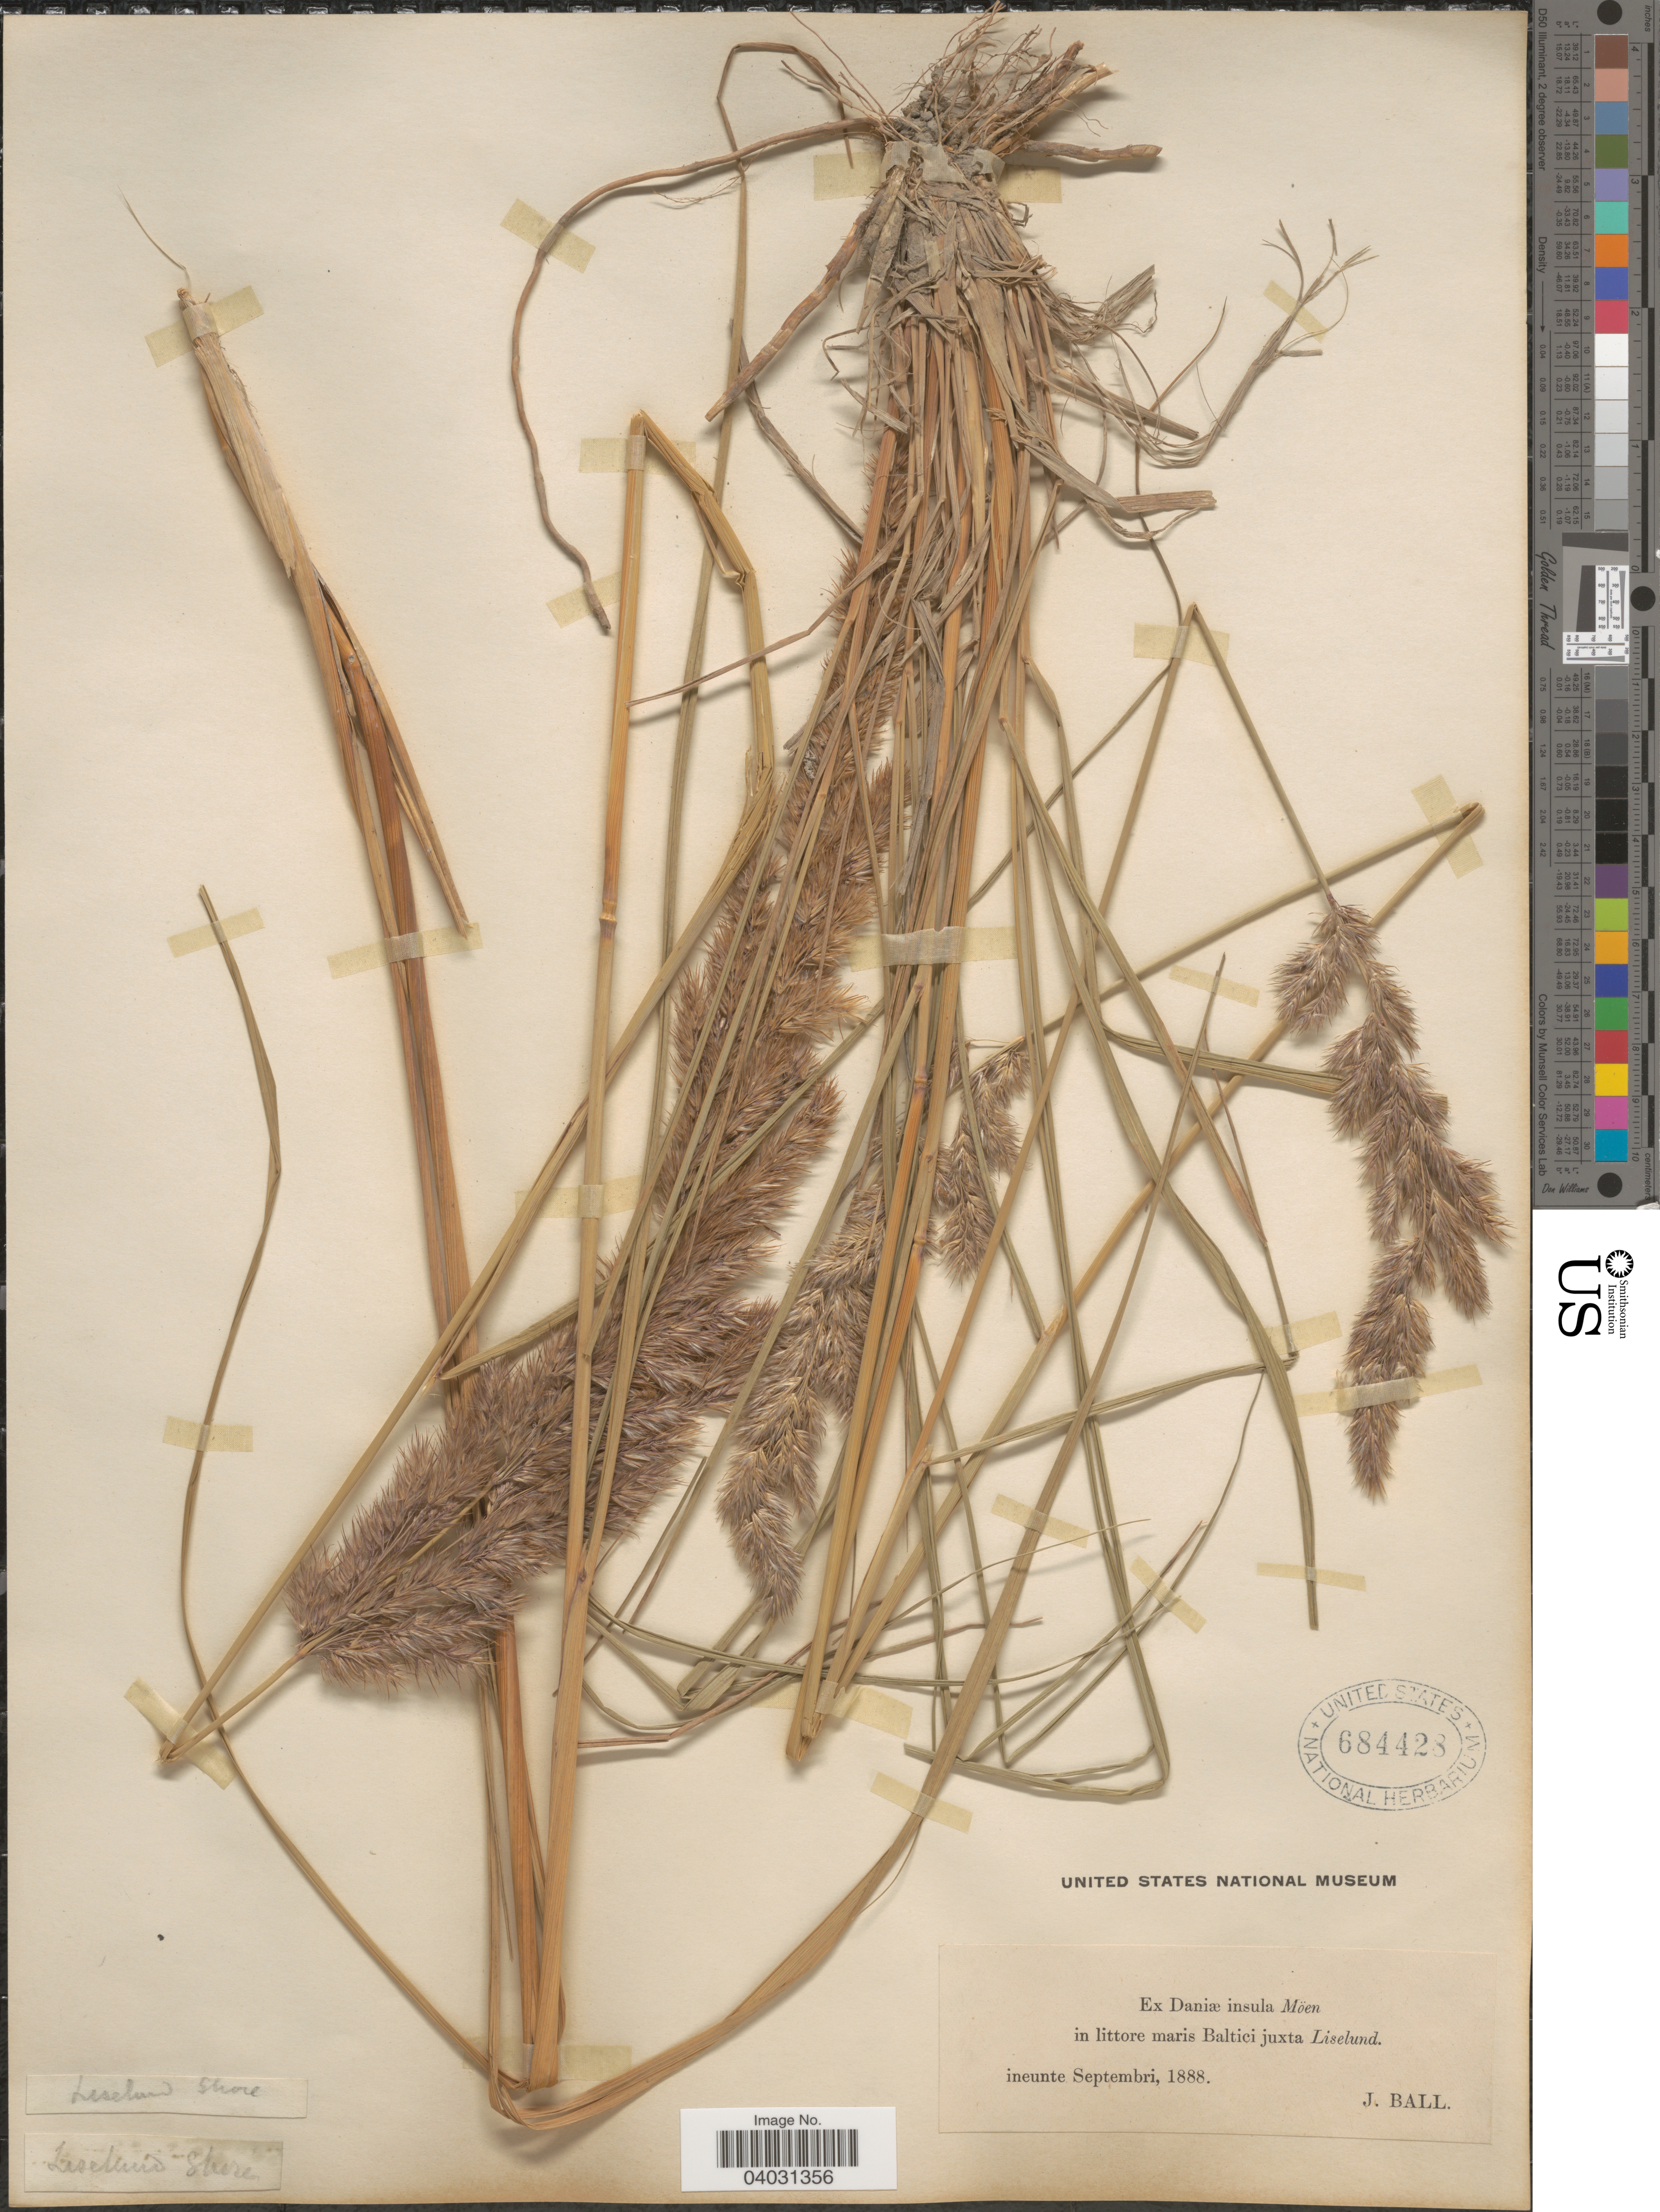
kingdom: Plantae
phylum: Tracheophyta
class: Liliopsida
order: Poales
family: Poaceae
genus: Calamagrostis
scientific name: Calamagrostis epigeios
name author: (L.) Roth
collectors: J. Ball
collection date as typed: ineunte Septembri, 1888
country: Denmark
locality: Ex Daniæ insula Möen in littore maris Baltici juxta Liselund. Liselund shore.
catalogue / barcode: US 684428